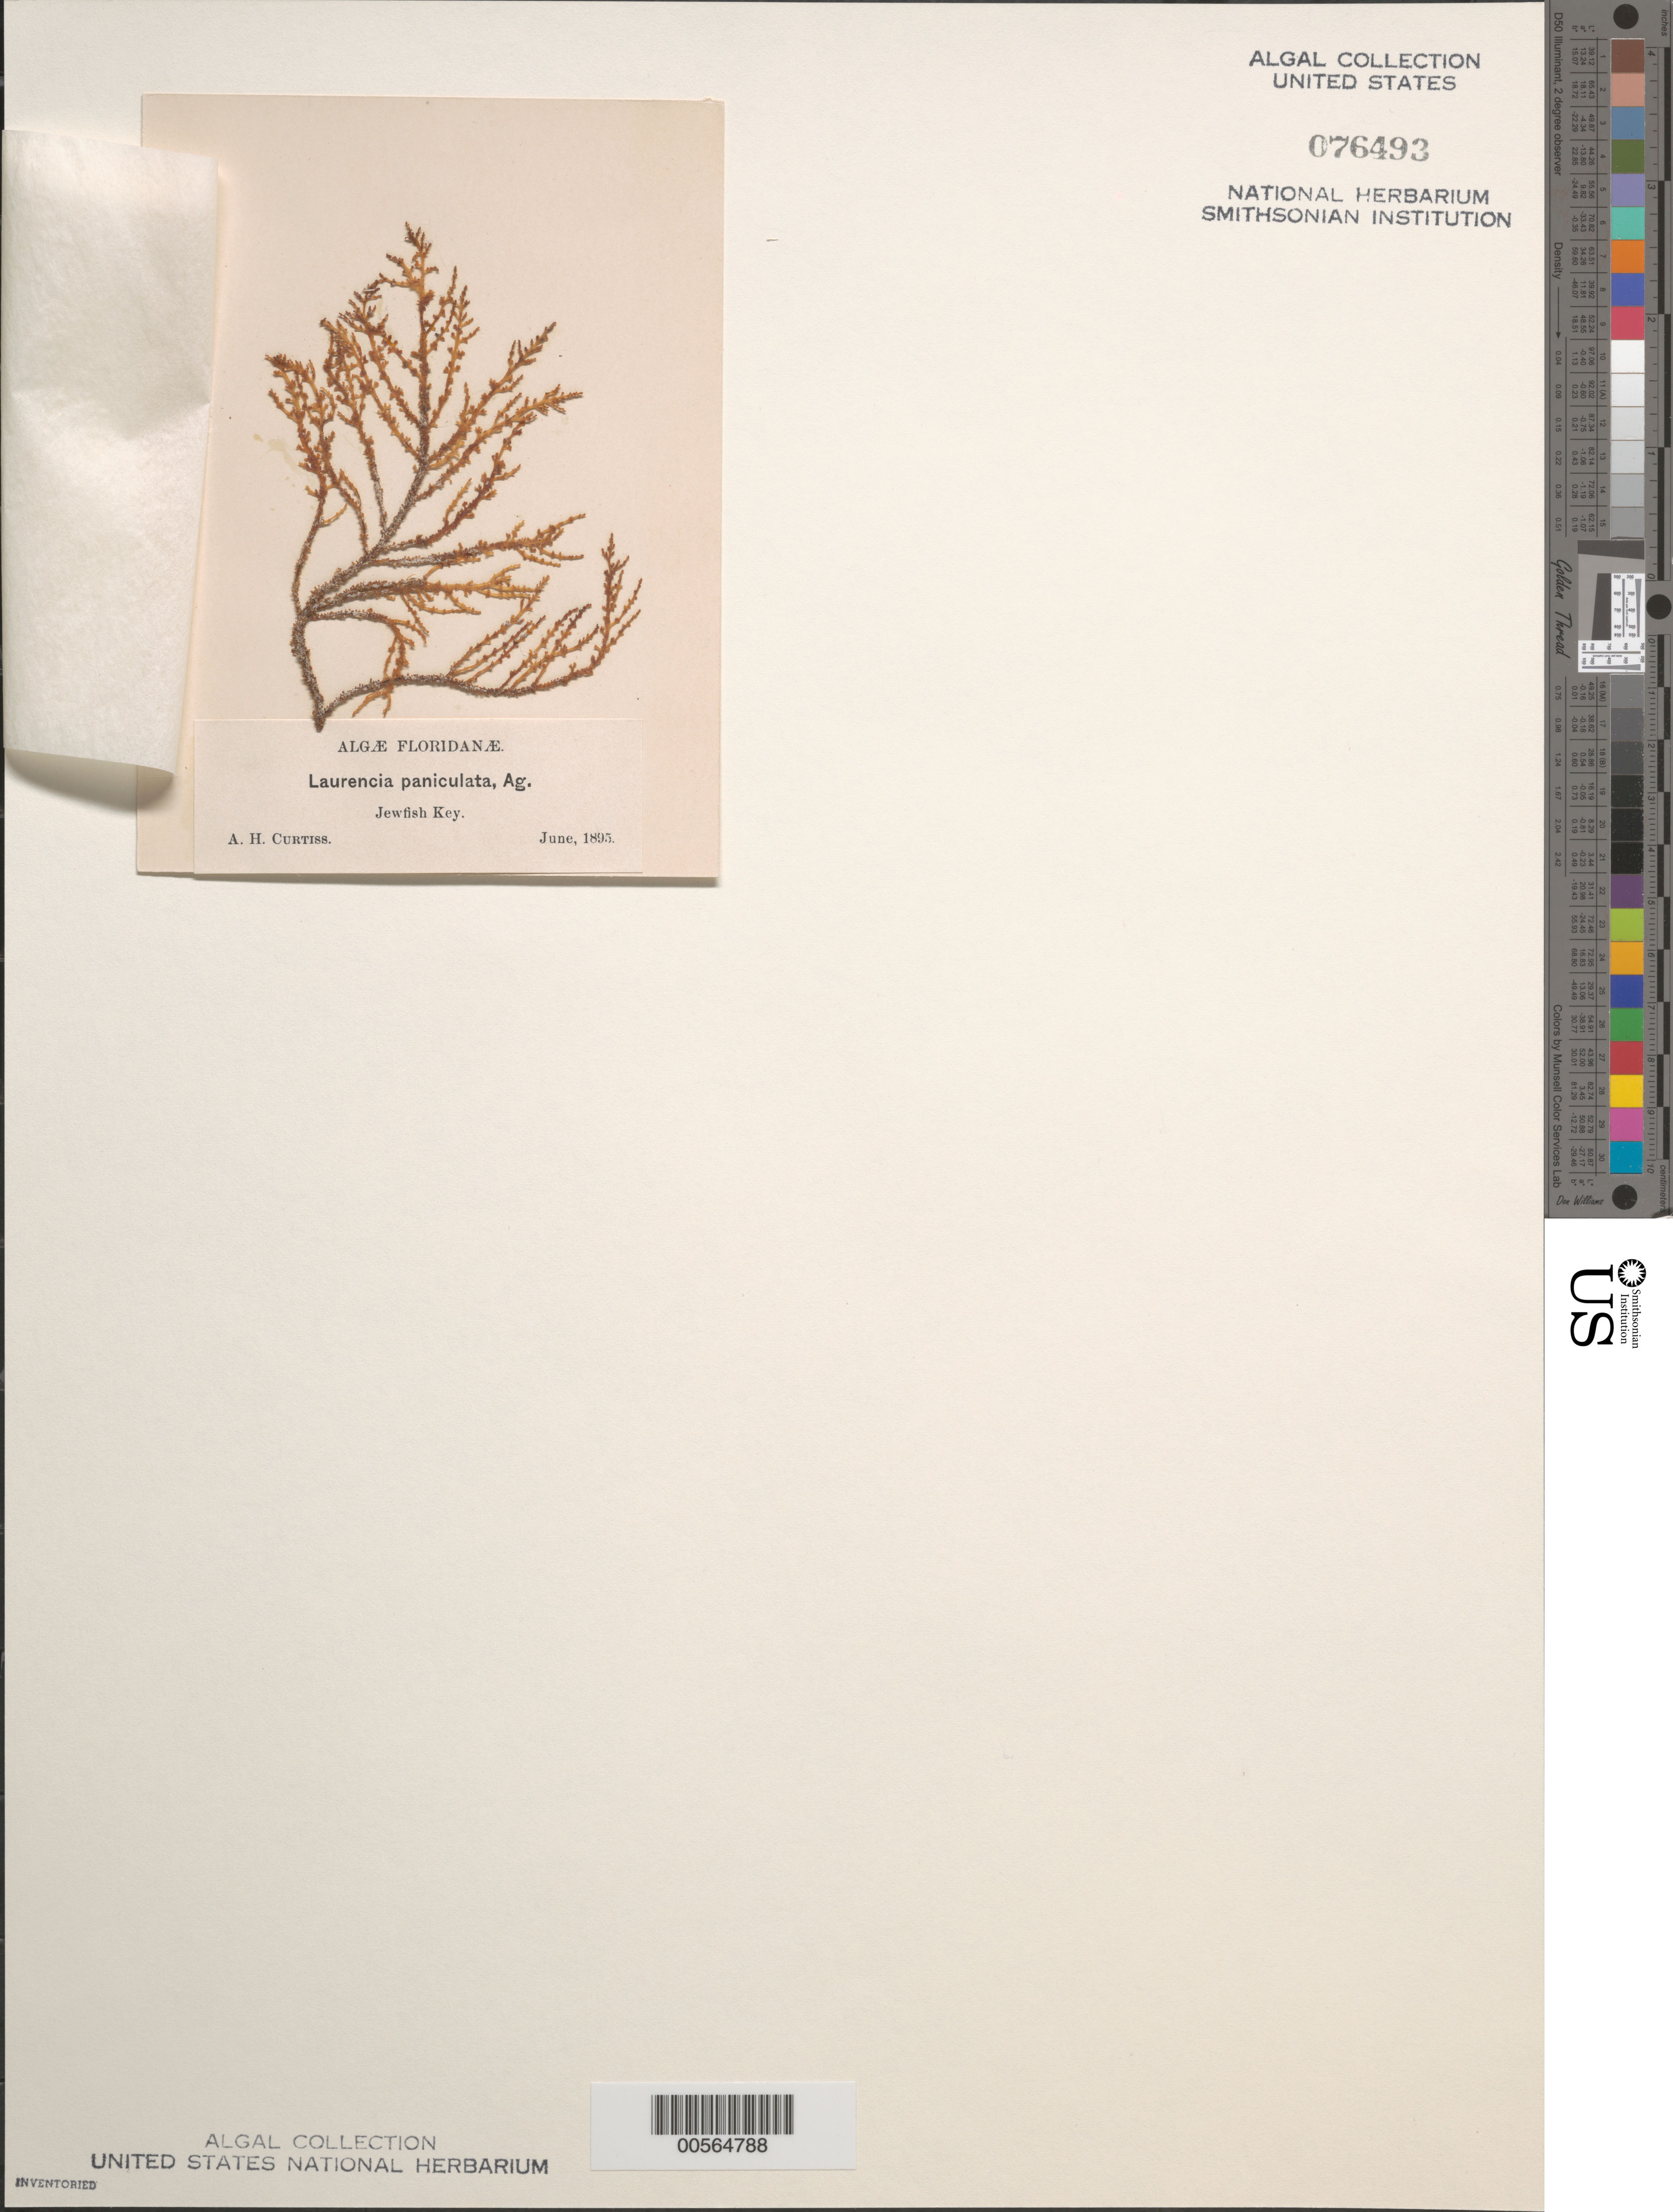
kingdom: Plantae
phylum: Rhodophyta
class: Florideophyceae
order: Ceramiales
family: Rhodomelaceae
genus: Palisada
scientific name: Palisada thuyoides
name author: (Kützing) Cassano et al.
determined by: Algae name updating Project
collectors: A. H. Curtiss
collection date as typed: Jun 1895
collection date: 1895-06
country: United States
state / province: Florida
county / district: Monroe County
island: Jewfish Key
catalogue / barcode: US 76493